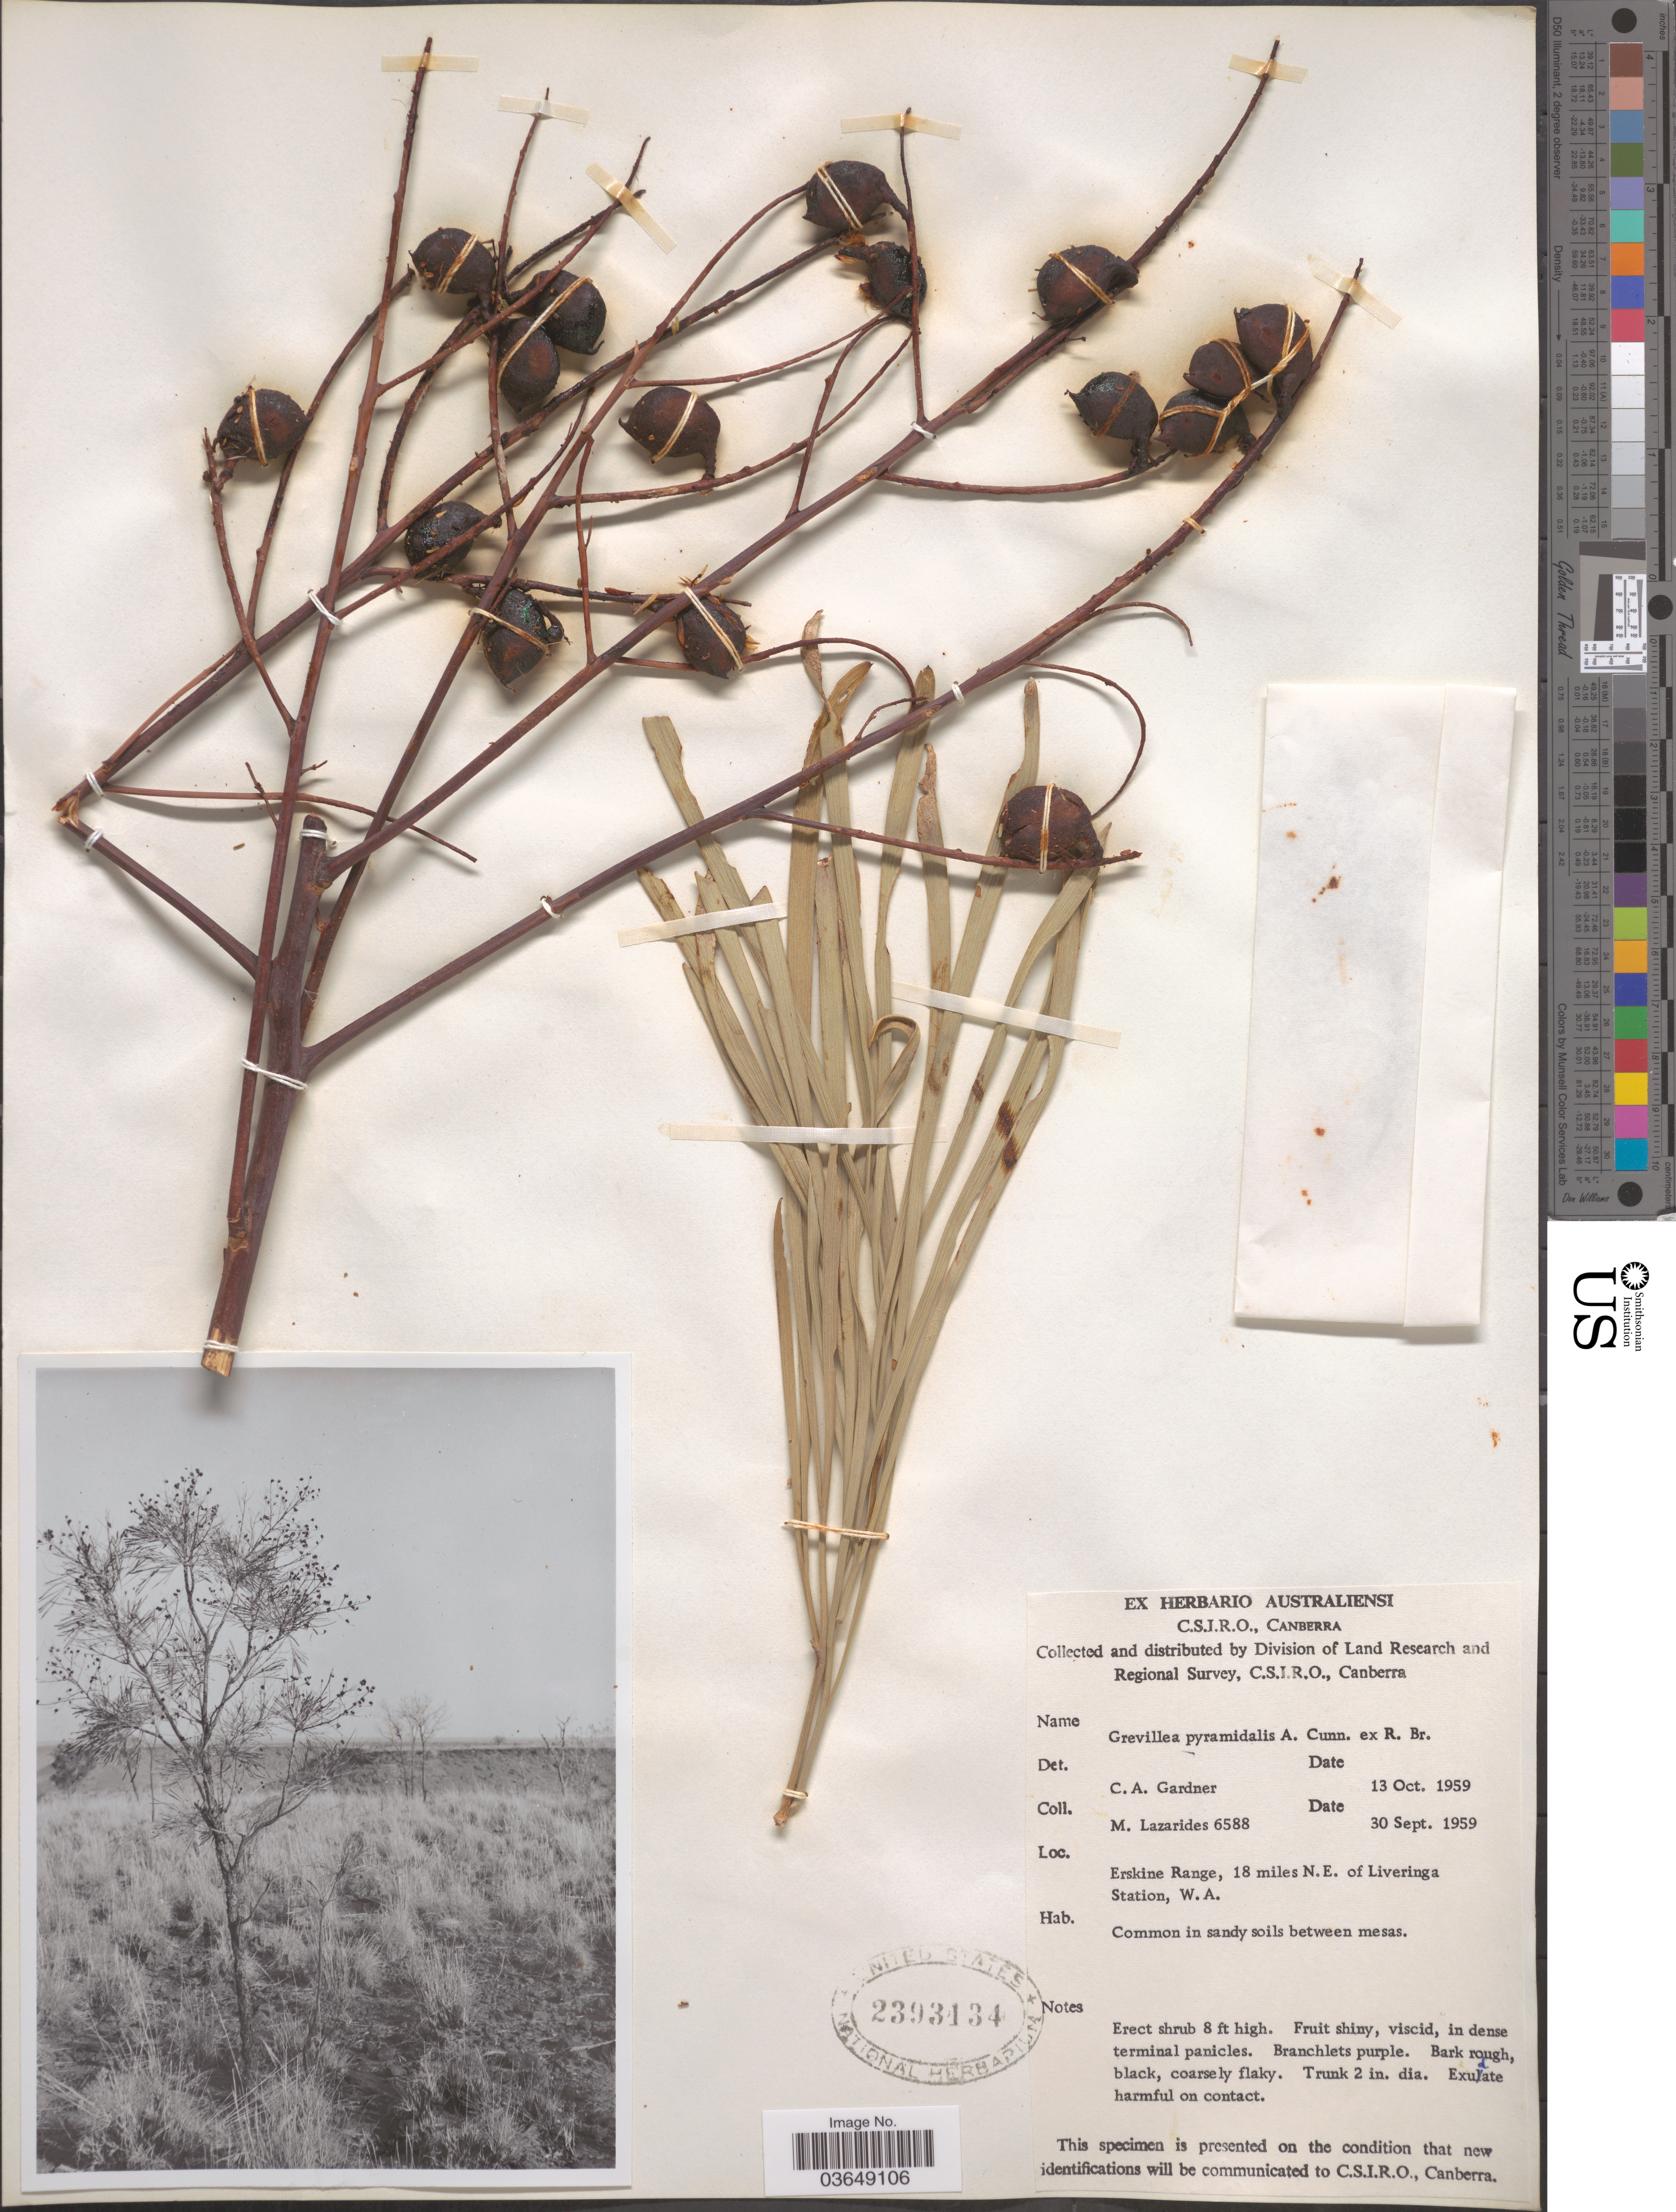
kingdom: Plantae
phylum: Tracheophyta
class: Magnoliopsida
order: Proteales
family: Proteaceae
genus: Grevillea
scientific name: Grevillea pyramidalis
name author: A. Cunn. ex R. Br.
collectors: M. Lazarides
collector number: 6588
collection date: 1959-09-30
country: Australia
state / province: Western Australia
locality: Erskine Range, 18 miles N.E. of Liveringa Station.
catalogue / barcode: US 2393434